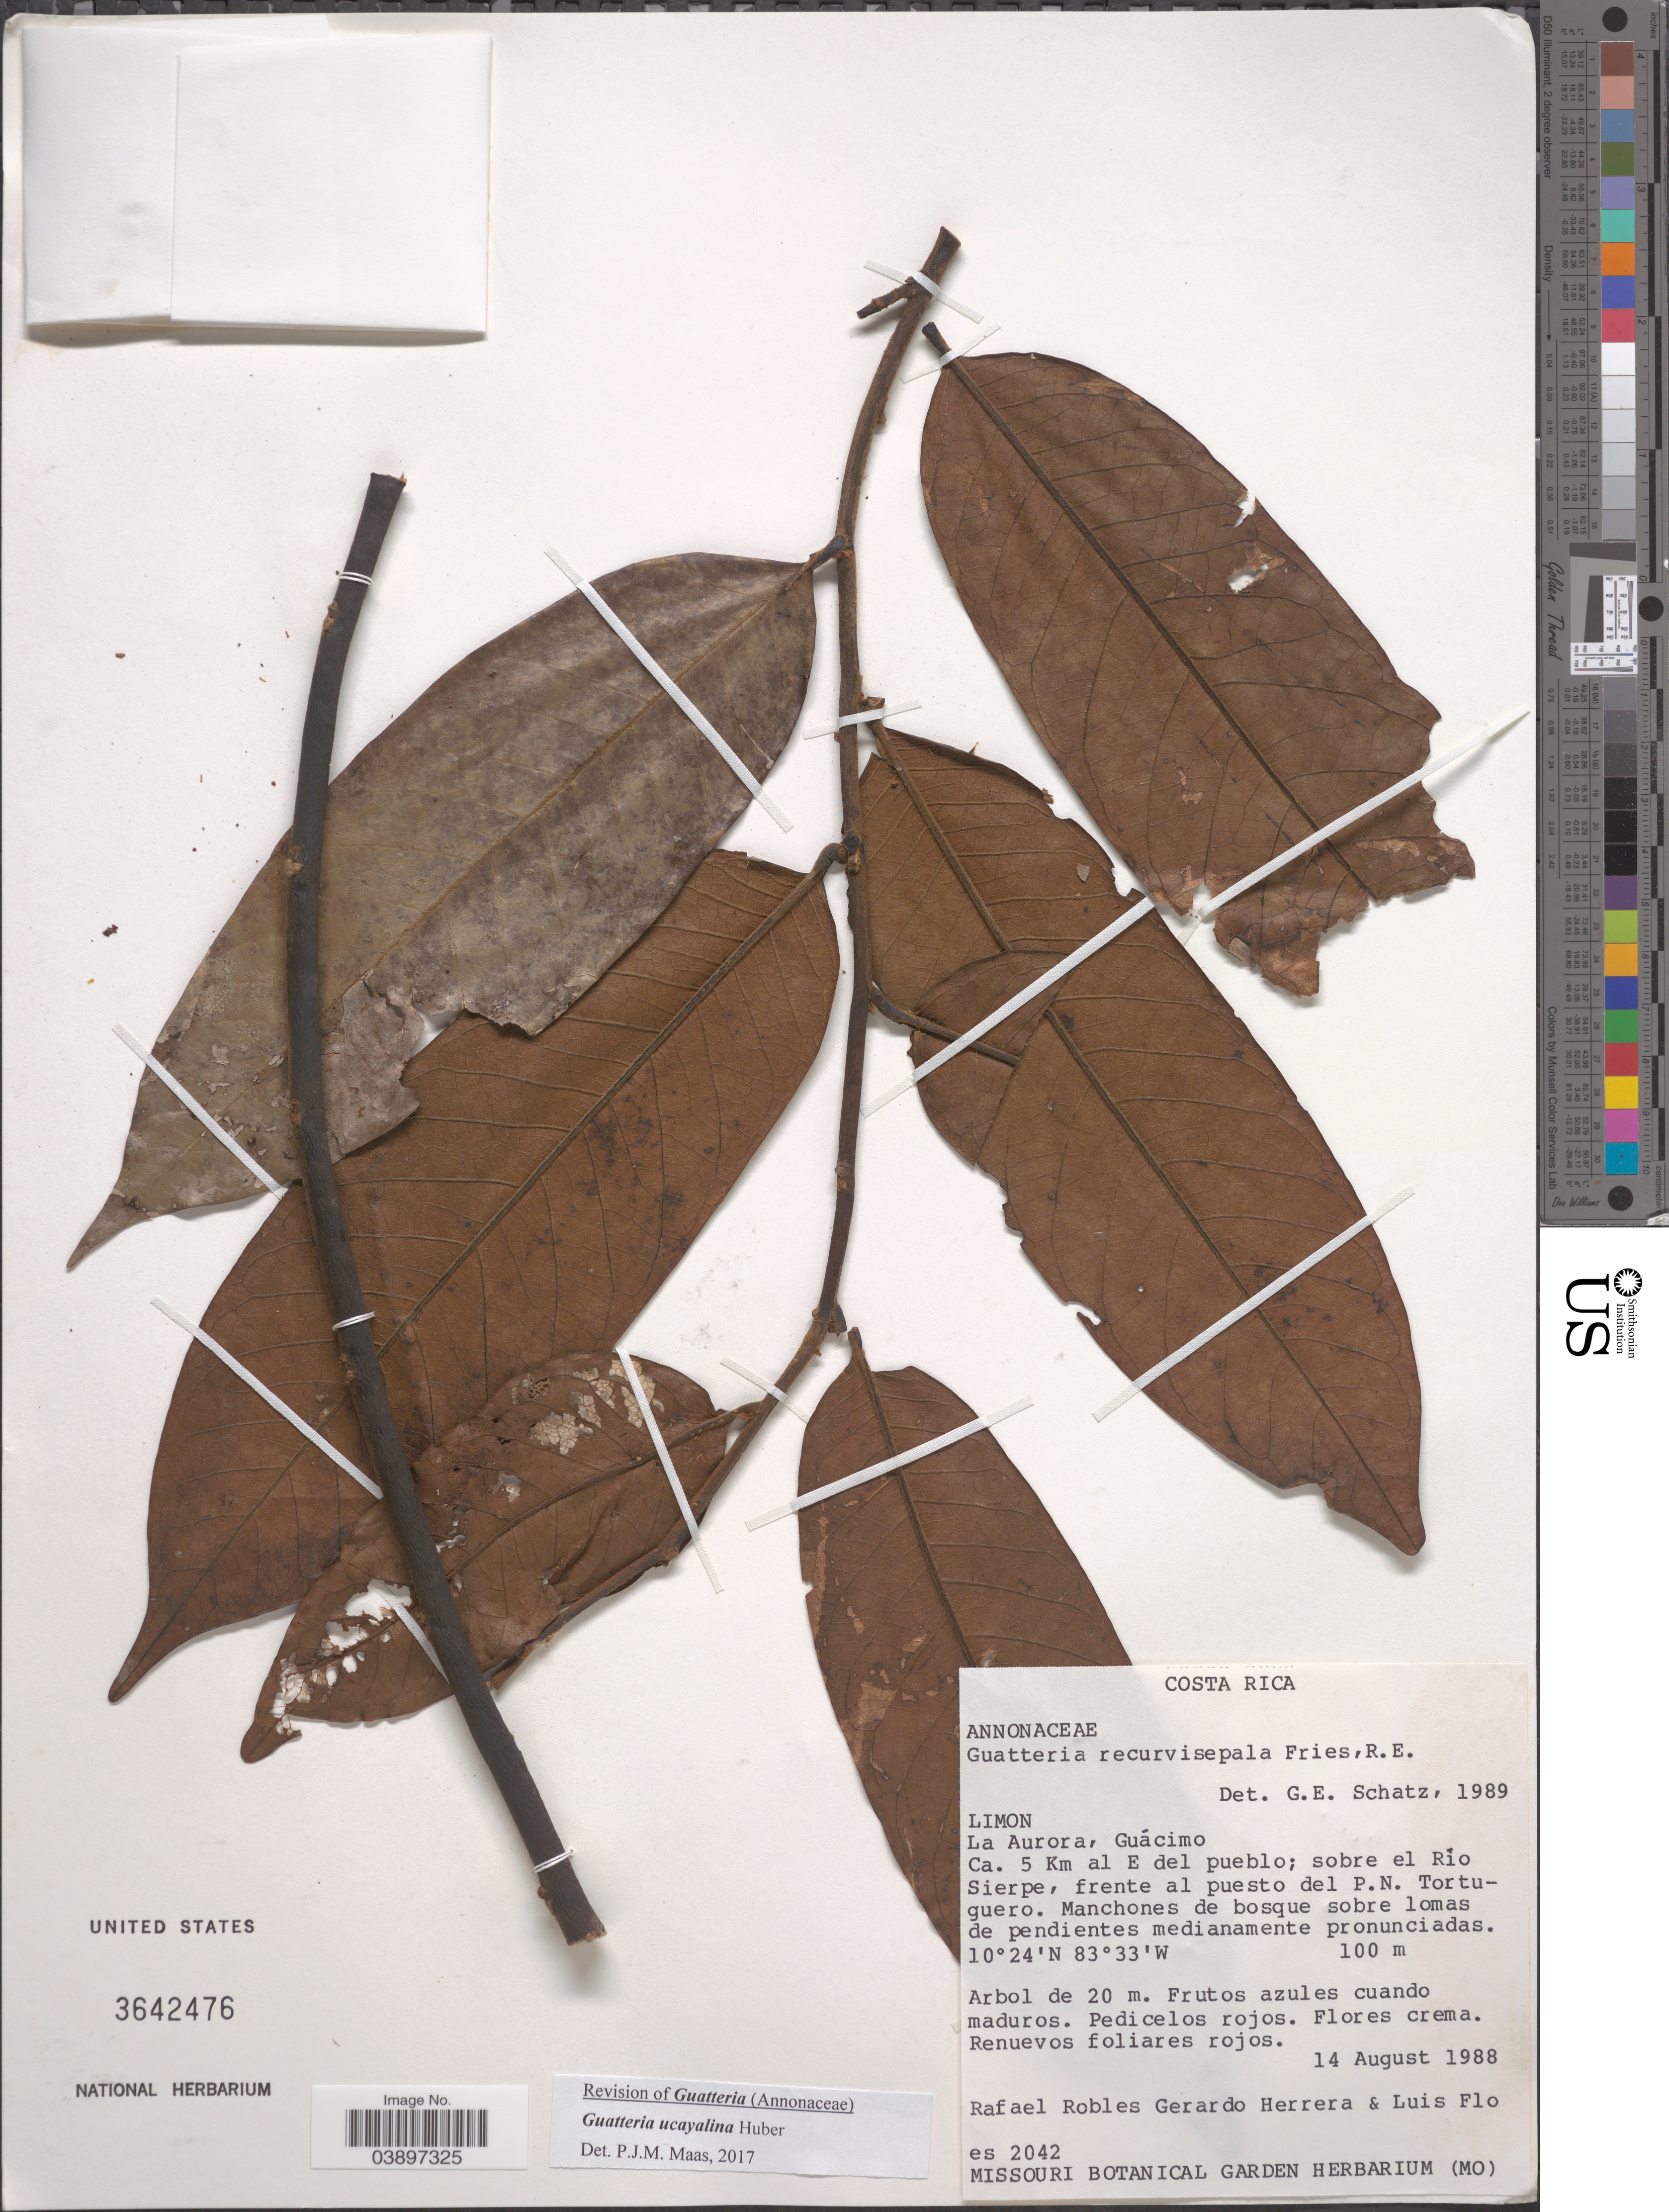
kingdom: Plantae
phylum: Tracheophyta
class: Magnoliopsida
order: Magnoliales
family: Annonaceae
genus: Guatteria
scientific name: Guatteria ucayalina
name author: Huber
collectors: R. Herrera, L. Floes & L. Flores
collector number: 2042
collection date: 1988-08-14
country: Costa Rica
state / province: Limón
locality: La Aurora, Guácimo. Ca. 5 Km al E del pueblo; sobre el Río Sierpe, frente al puesto del P.N. Tortuguero. Manchones de bosque sobre lomas de pendientes medianamente pronunciadas.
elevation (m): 100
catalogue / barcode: US 3642476